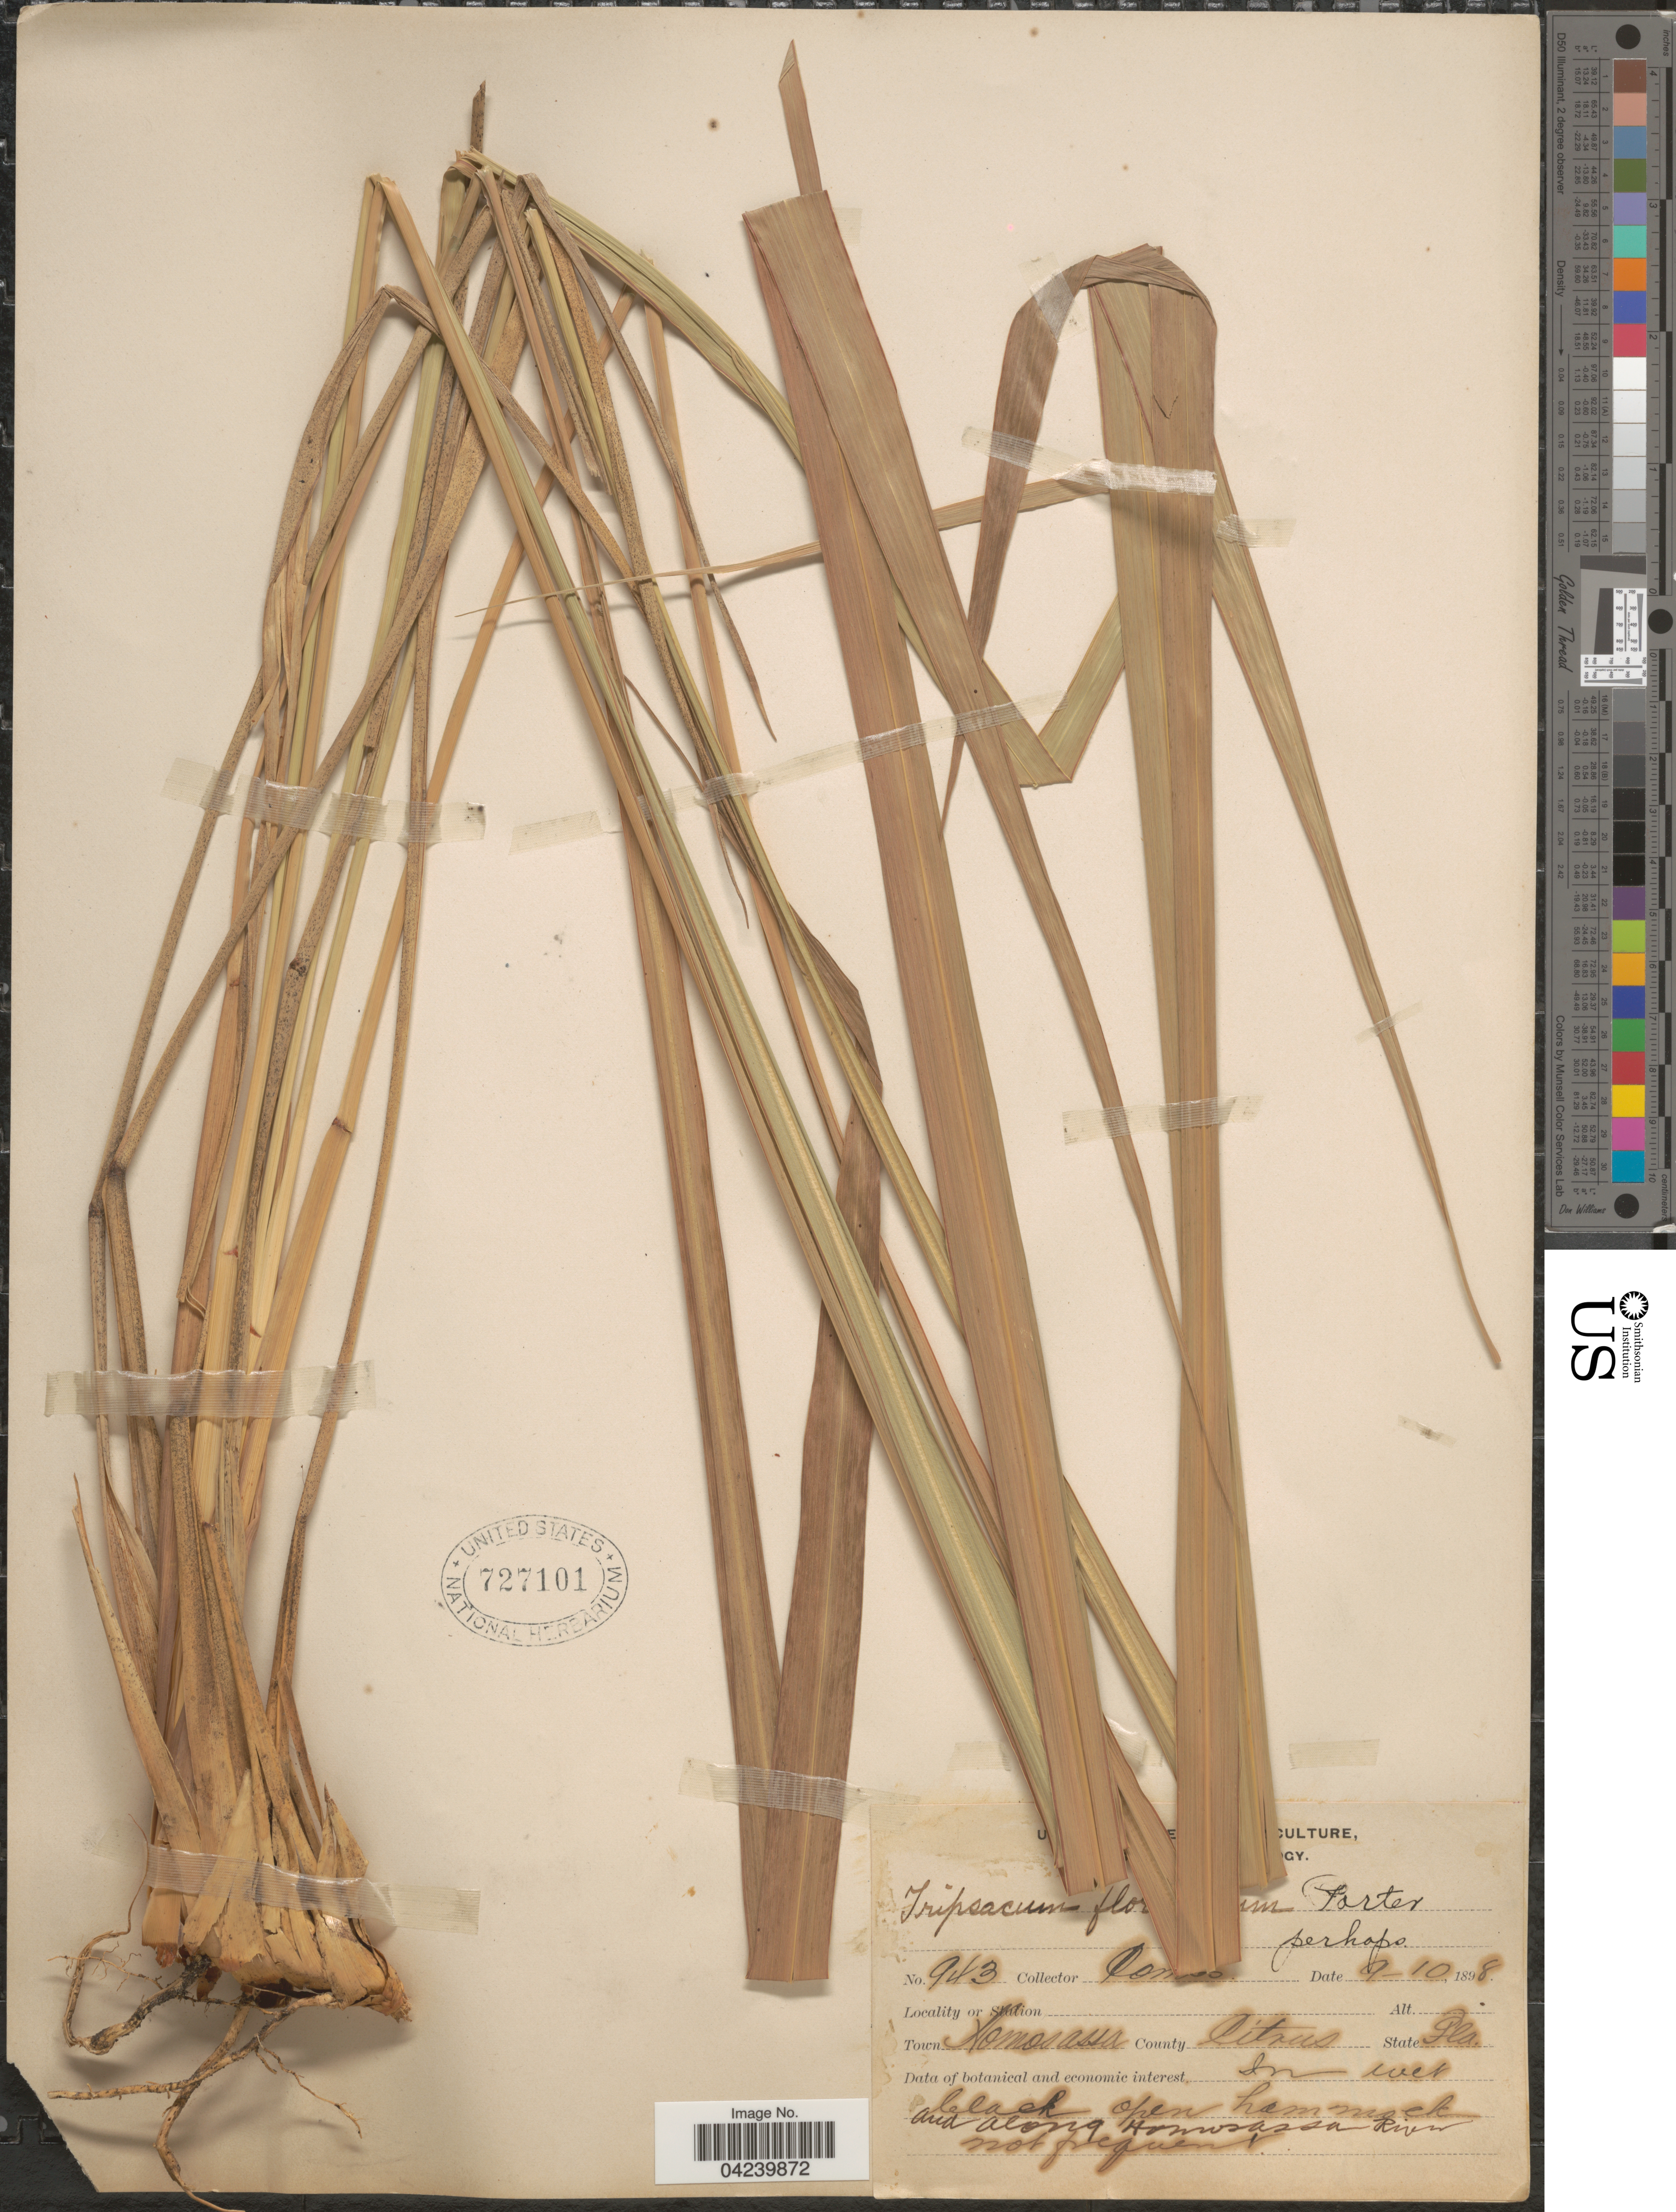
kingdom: Plantae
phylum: Tracheophyta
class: Liliopsida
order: Poales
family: Poaceae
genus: Tripsacum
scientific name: Tripsacum dactyloides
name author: (L.) L.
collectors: -. Combs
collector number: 943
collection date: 1898-09-10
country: United States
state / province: Florida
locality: Town Homosassa. County Citrus. In wet black open hammock and along Homosassa River.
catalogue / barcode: US 727101